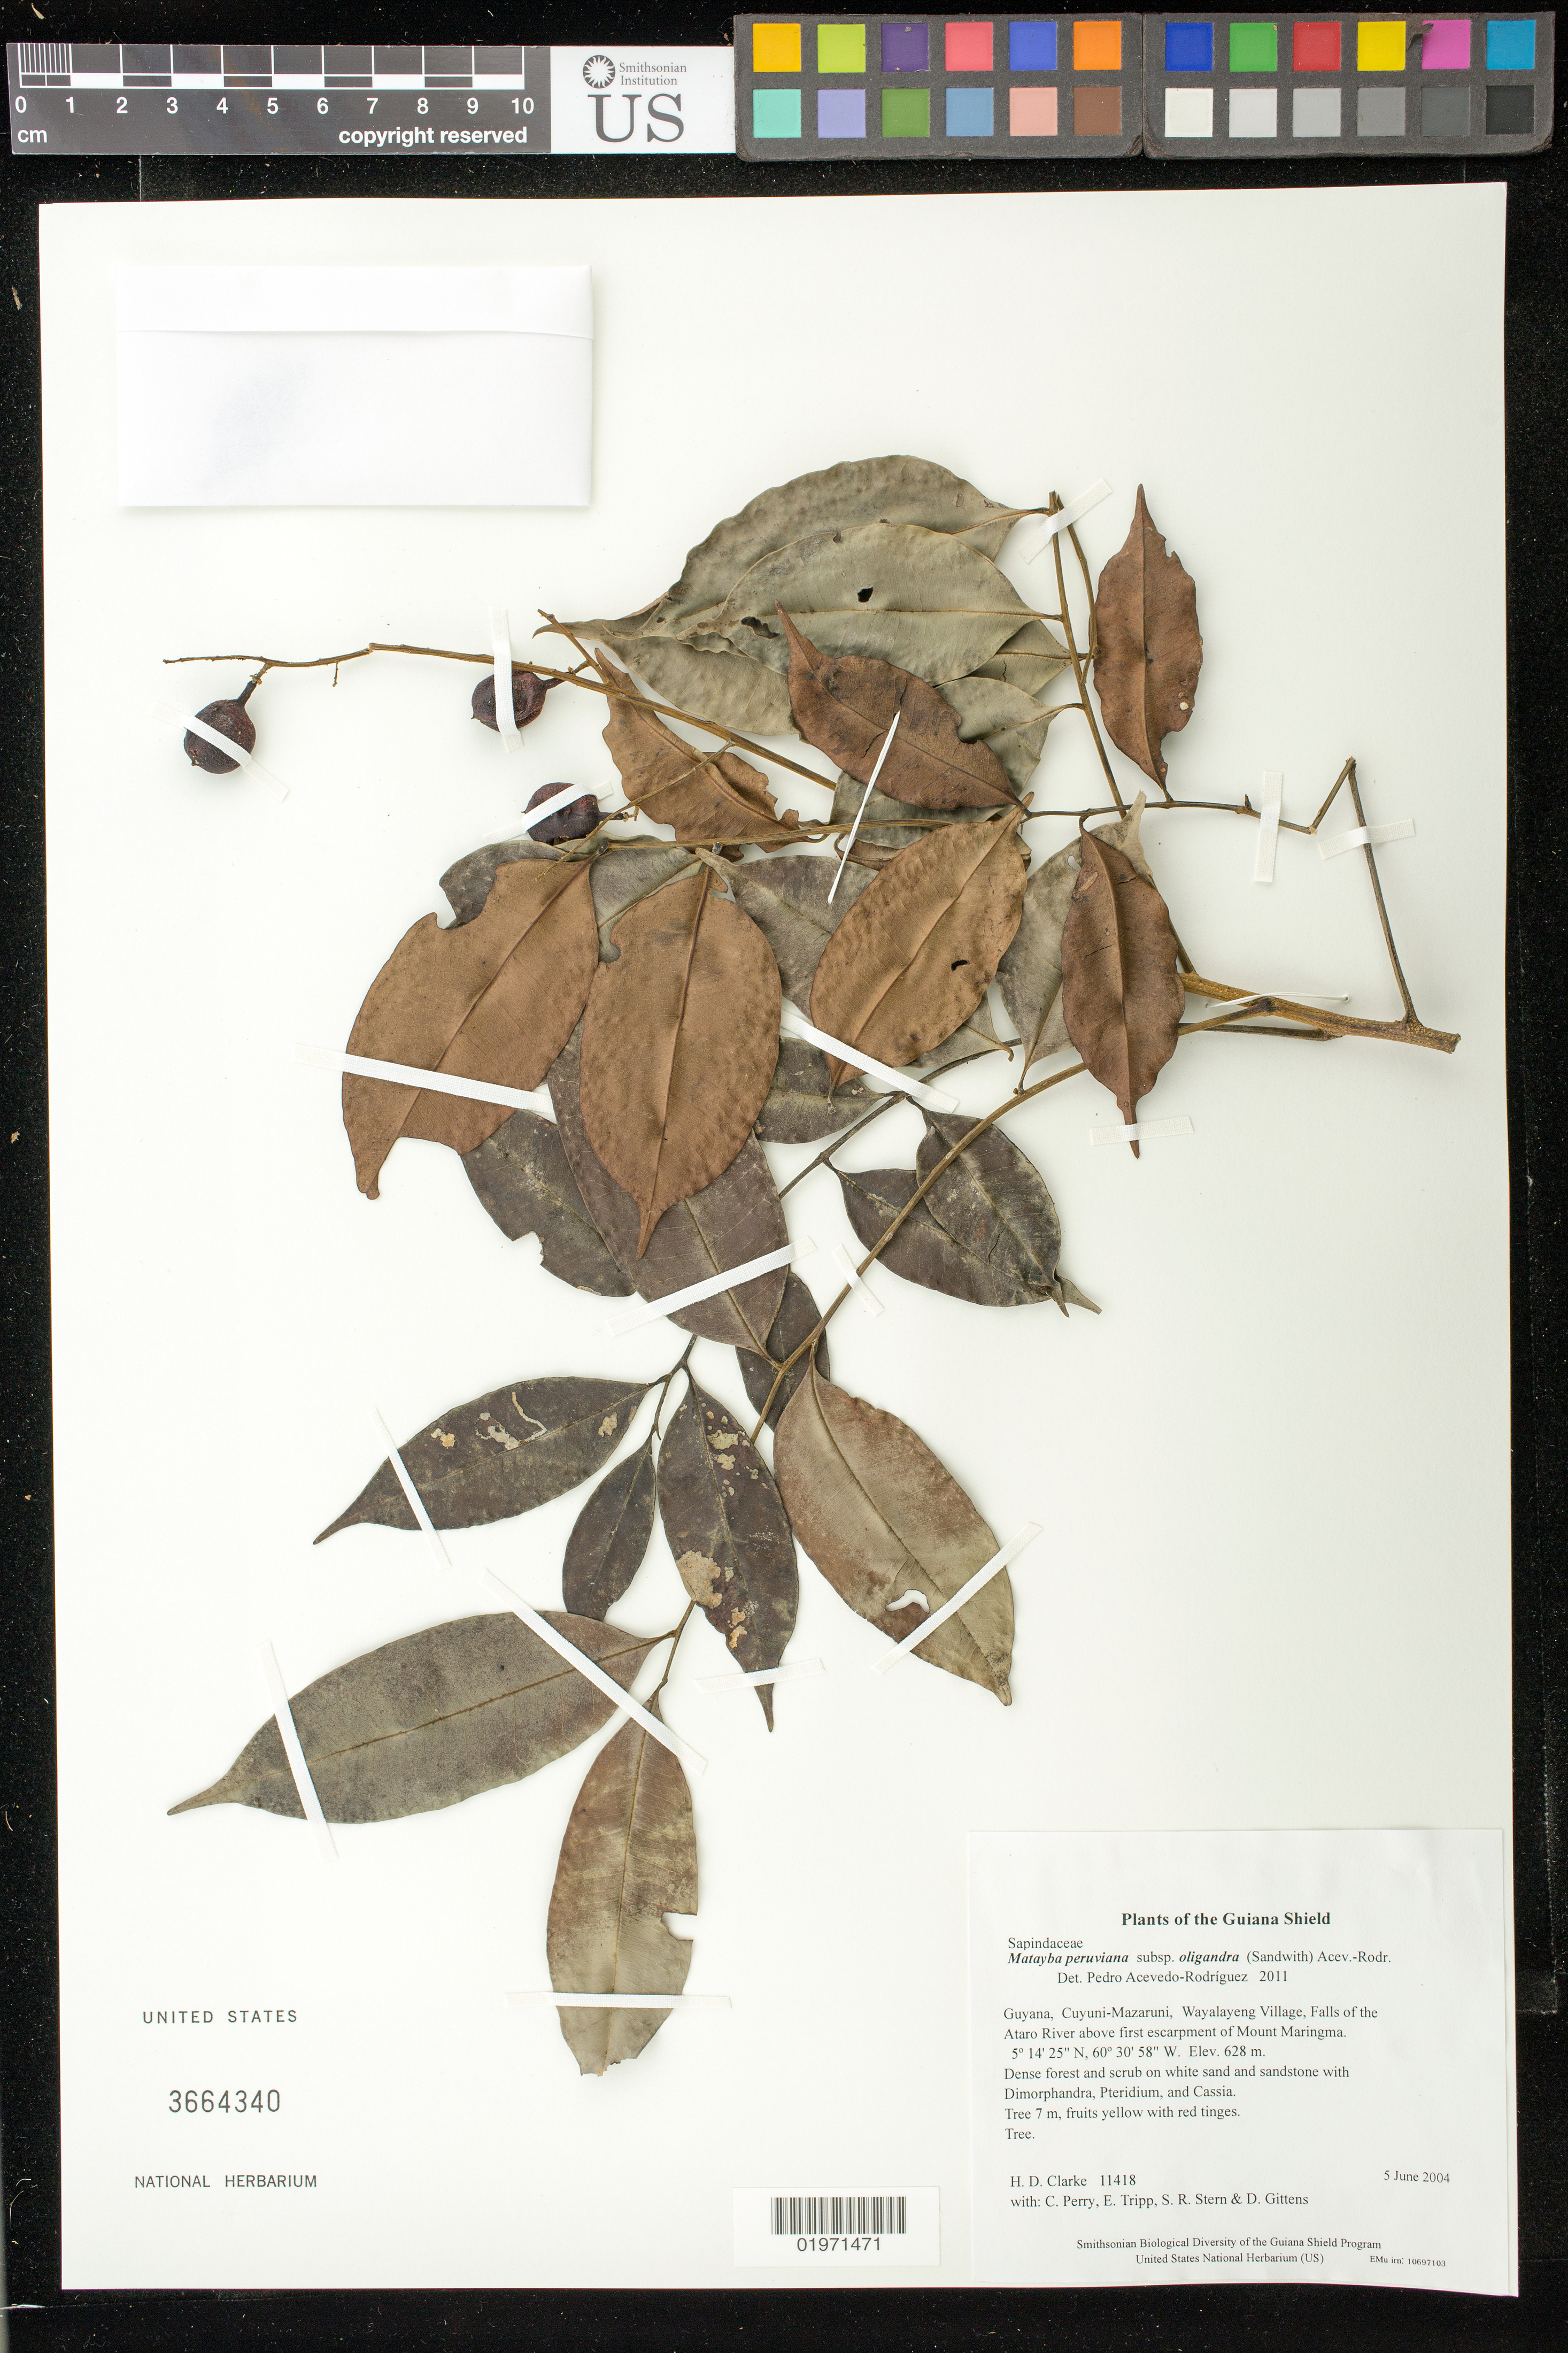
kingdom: Plantae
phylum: Tracheophyta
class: Magnoliopsida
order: Sapindales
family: Sapindaceae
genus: Matayba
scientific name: Matayba peruviana subsp. oligandra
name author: (Sandwith) Acev.-Rodr.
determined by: Acevedo-Rodríguez, P., (BOT), Smithsonian Institution - National Museum of Natural History (UNITED STATES)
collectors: H. D. Clarke, C. Perry, E. Tripp, S. R. Stern & D. Gittens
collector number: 11418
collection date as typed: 5 June 2004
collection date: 2004-06-05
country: Guyana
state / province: Cuyuni-Mazaruni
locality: Wayalayeng Village, Falls of the Ataro River above first escarpment of Mount Maringma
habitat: Dense forest and scrub on white sand and sandstone with Dimorphandra, Pteridium, and Cassia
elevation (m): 628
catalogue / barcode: US 3664340